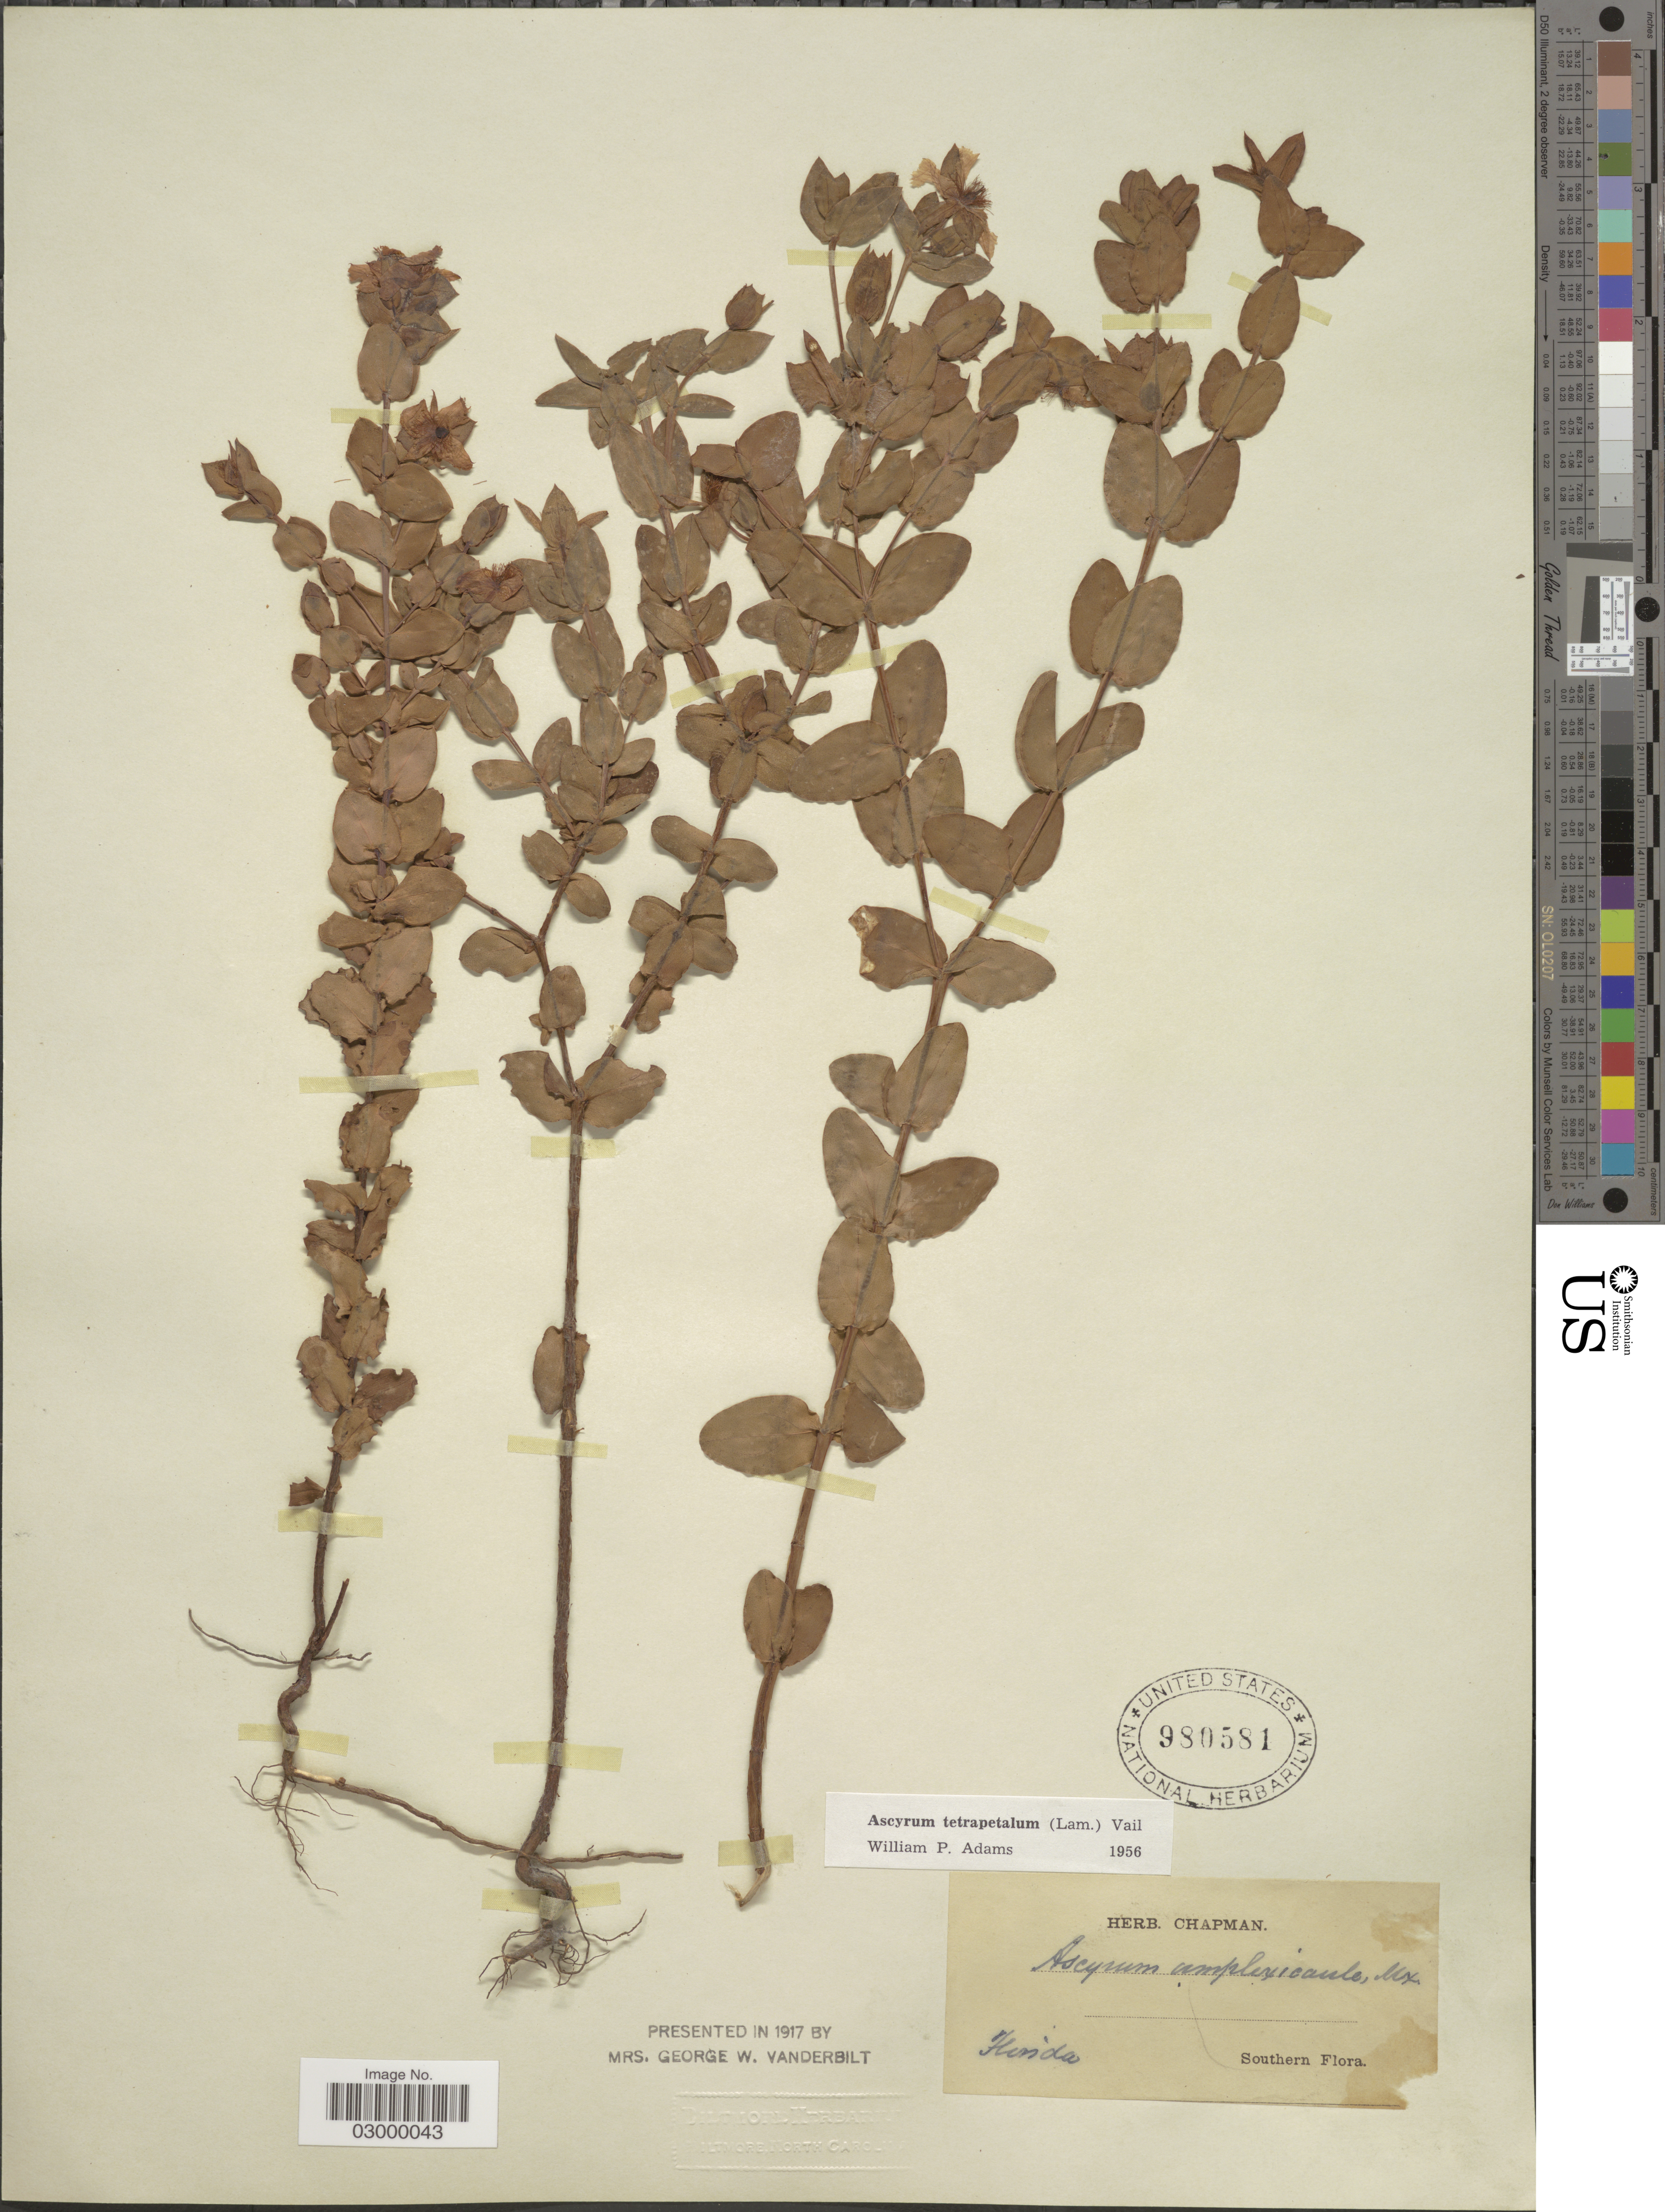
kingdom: Plantae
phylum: Tracheophyta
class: Magnoliopsida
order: Malpighiales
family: Hypericaceae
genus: Hypericum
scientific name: Hypericum tetrapetalum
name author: Lam.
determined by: Strong, Mark T., (BOT), Smithsonian Institution - National Museum of Natural History (UNITED STATES)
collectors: ex herb. Chapman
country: United States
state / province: Florida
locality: Southern.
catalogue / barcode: US 980581